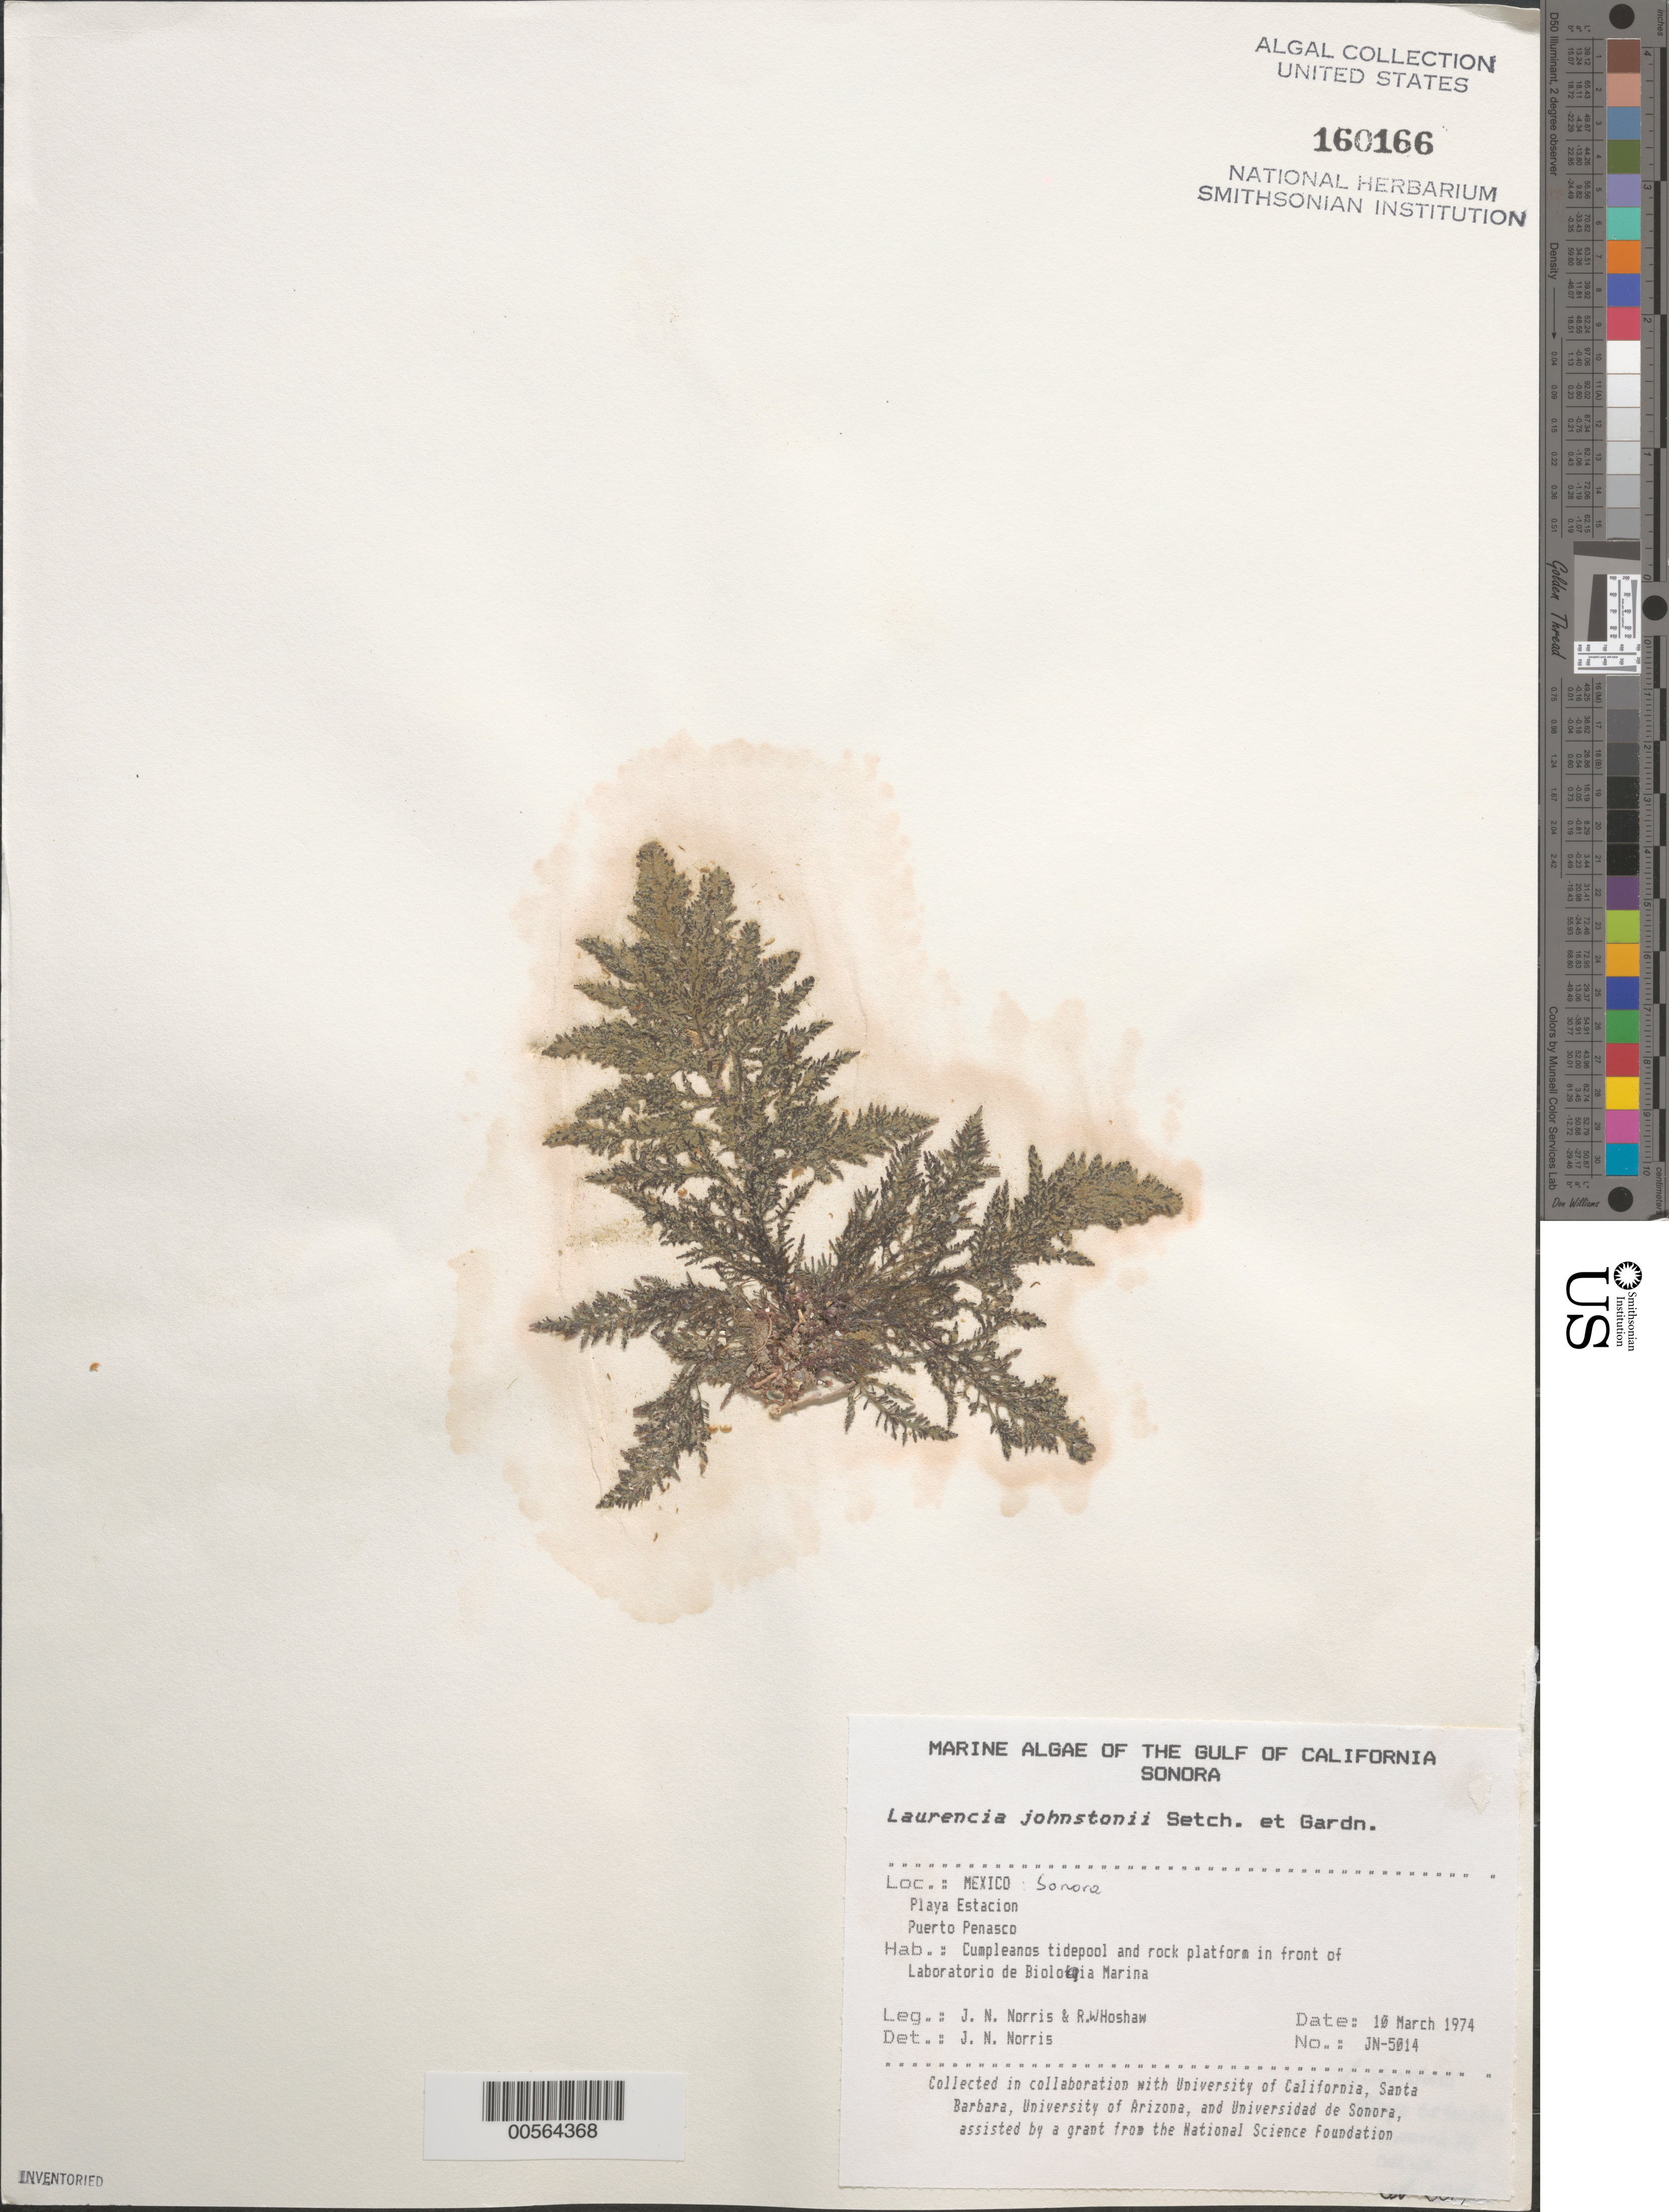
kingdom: Plantae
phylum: Rhodophyta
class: Florideophyceae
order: Ceramiales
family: Rhodomelaceae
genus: Laurencia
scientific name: Laurencia johnstonii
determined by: Norris, James N.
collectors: J. N. Norris & R. Hoshaw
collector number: JN-5014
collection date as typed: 10 Mar 1974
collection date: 1974-03-10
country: Mexico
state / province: Sonora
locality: Playa Estacion, Puerto Penasco, Cumpleanos Tide Pool and Laboratorio de Biologia Marina shore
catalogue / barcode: US 160166